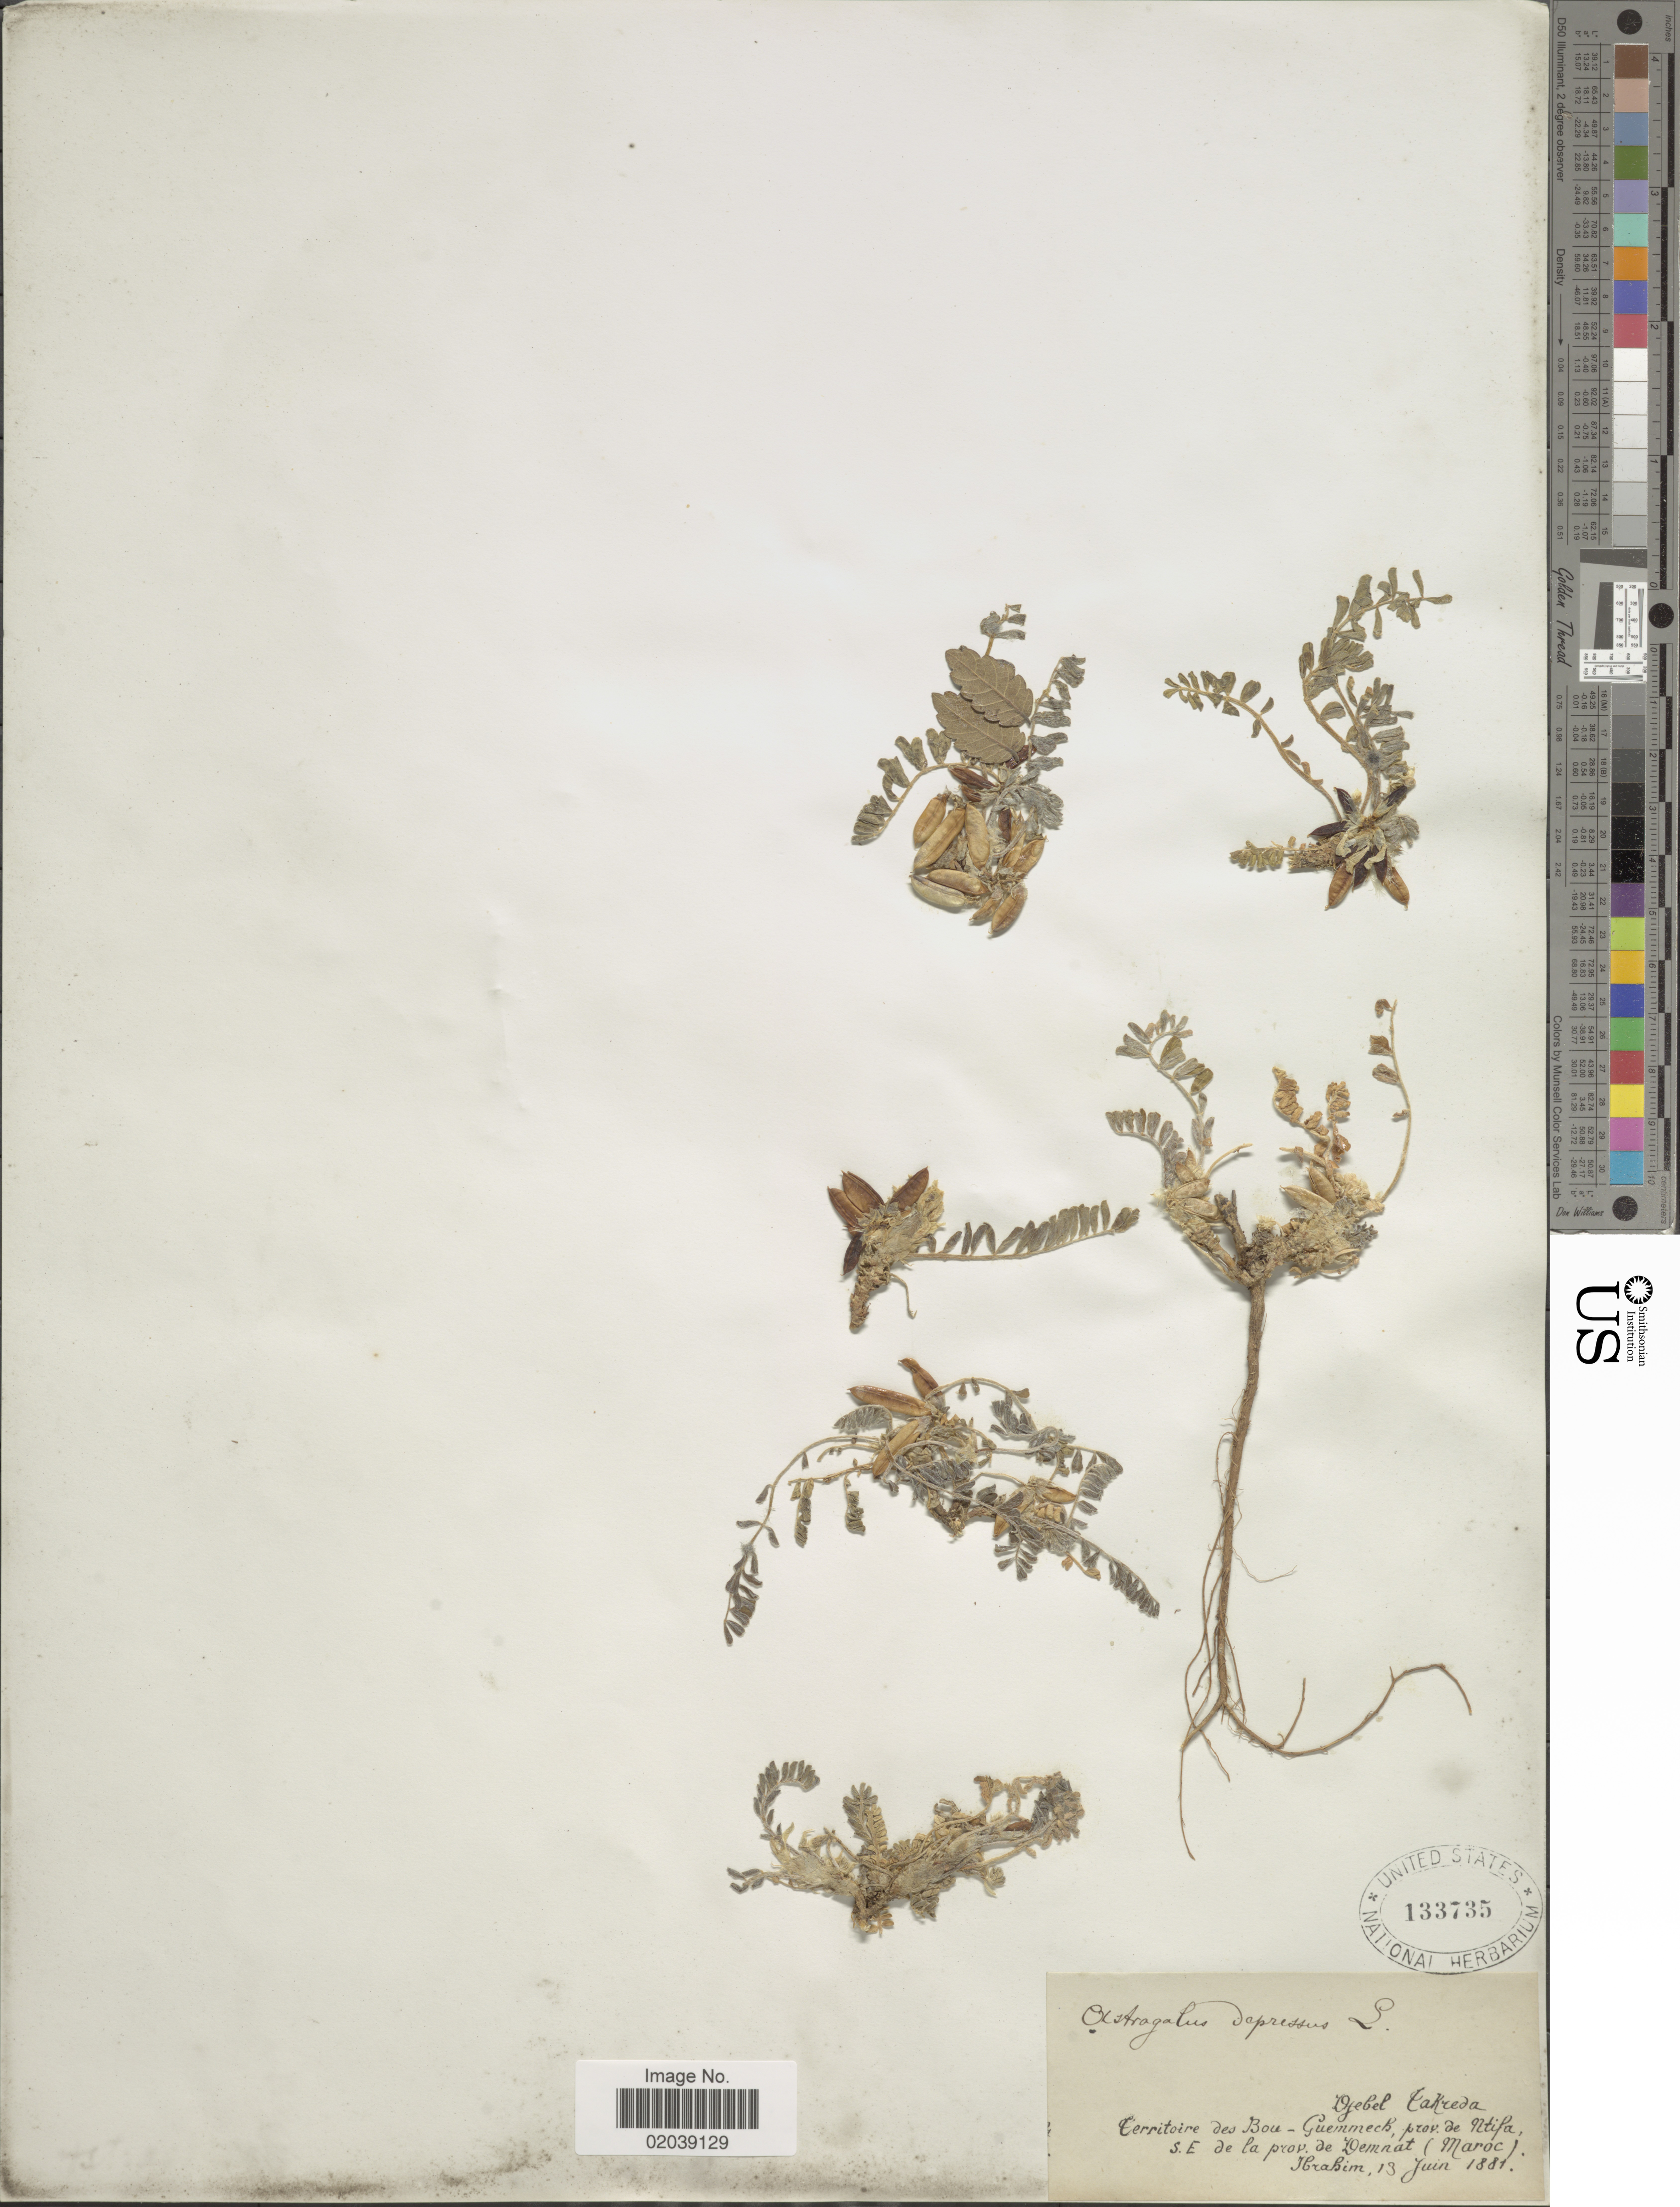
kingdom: Plantae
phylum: Tracheophyta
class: Magnoliopsida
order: Fabales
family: Fabaceae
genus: Astragalus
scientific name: Astragalus depressus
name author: L.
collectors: -. Ibrahim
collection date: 1881-06-13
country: Morocco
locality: Djebel Takreda. Territoire des Bou- Guemmech, prov. de Ntifa, S. E. de la prov. de Demnat ( Maroc)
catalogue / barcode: US 133735